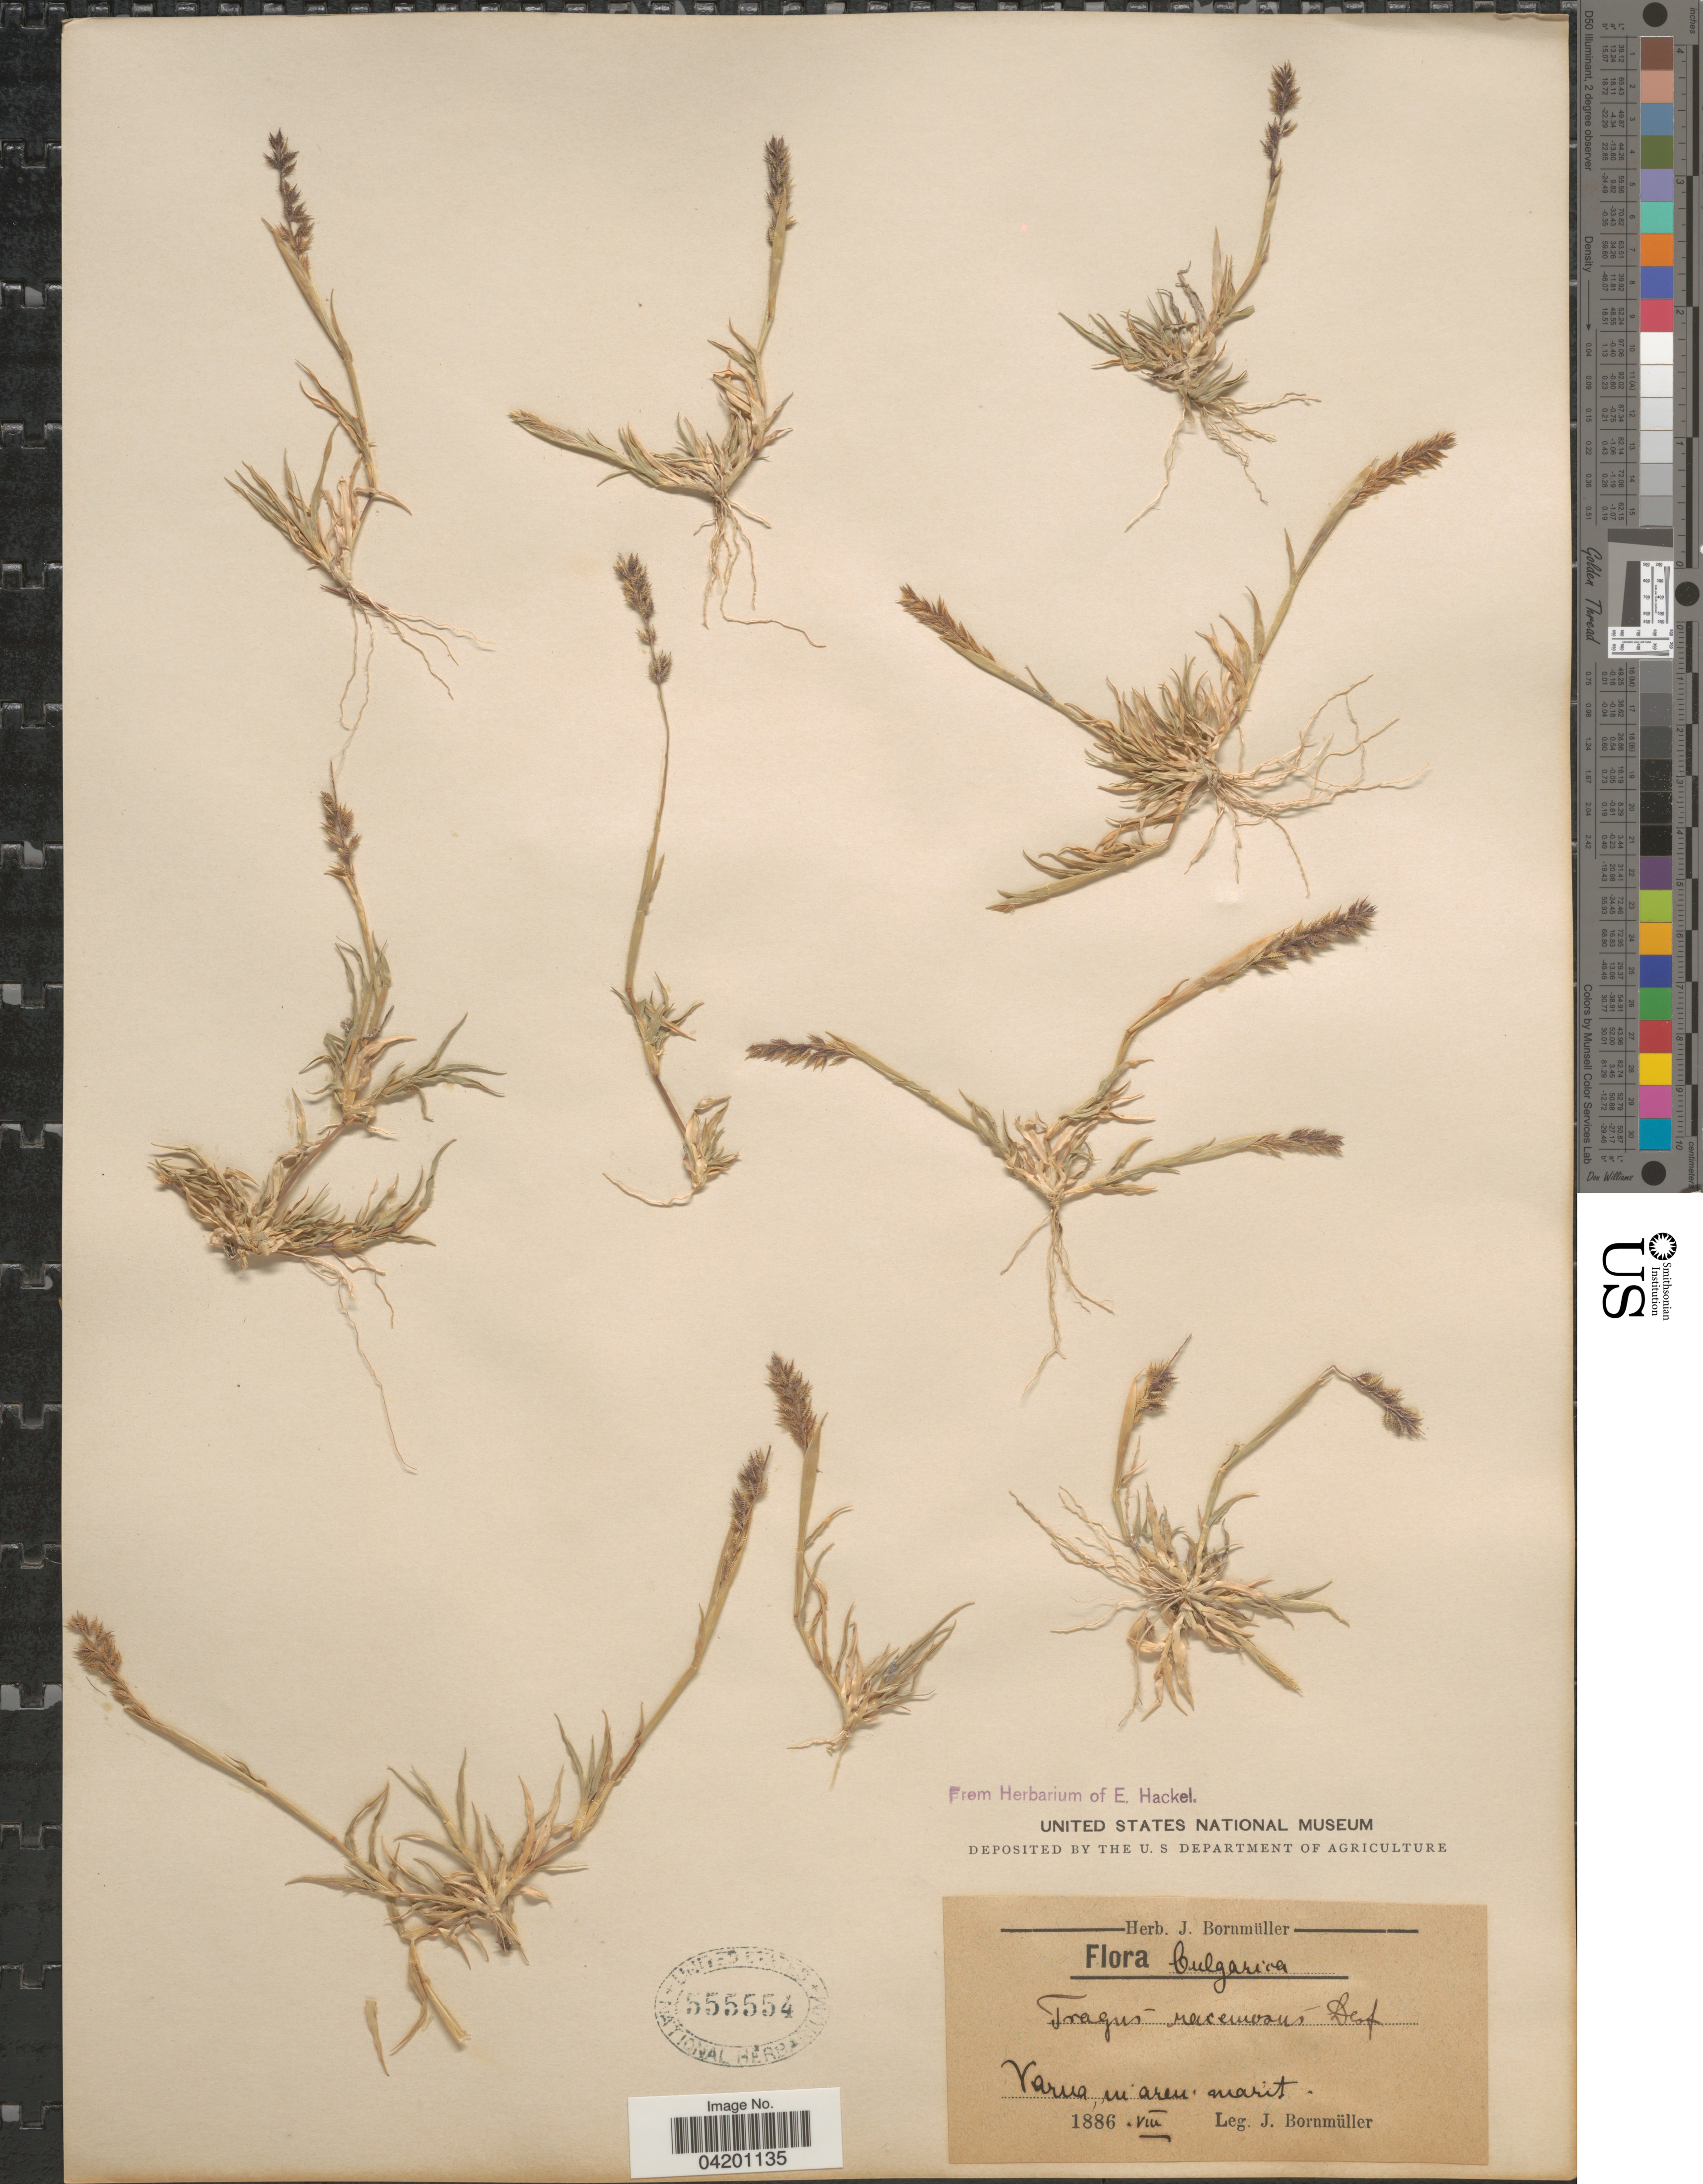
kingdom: Plantae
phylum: Tracheophyta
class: Liliopsida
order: Poales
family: Poaceae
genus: Tragus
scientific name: Tragus racemosus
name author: (L.) All.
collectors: J. Bornmüller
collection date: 1886-08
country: Bulgaria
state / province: Varna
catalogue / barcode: US 555554